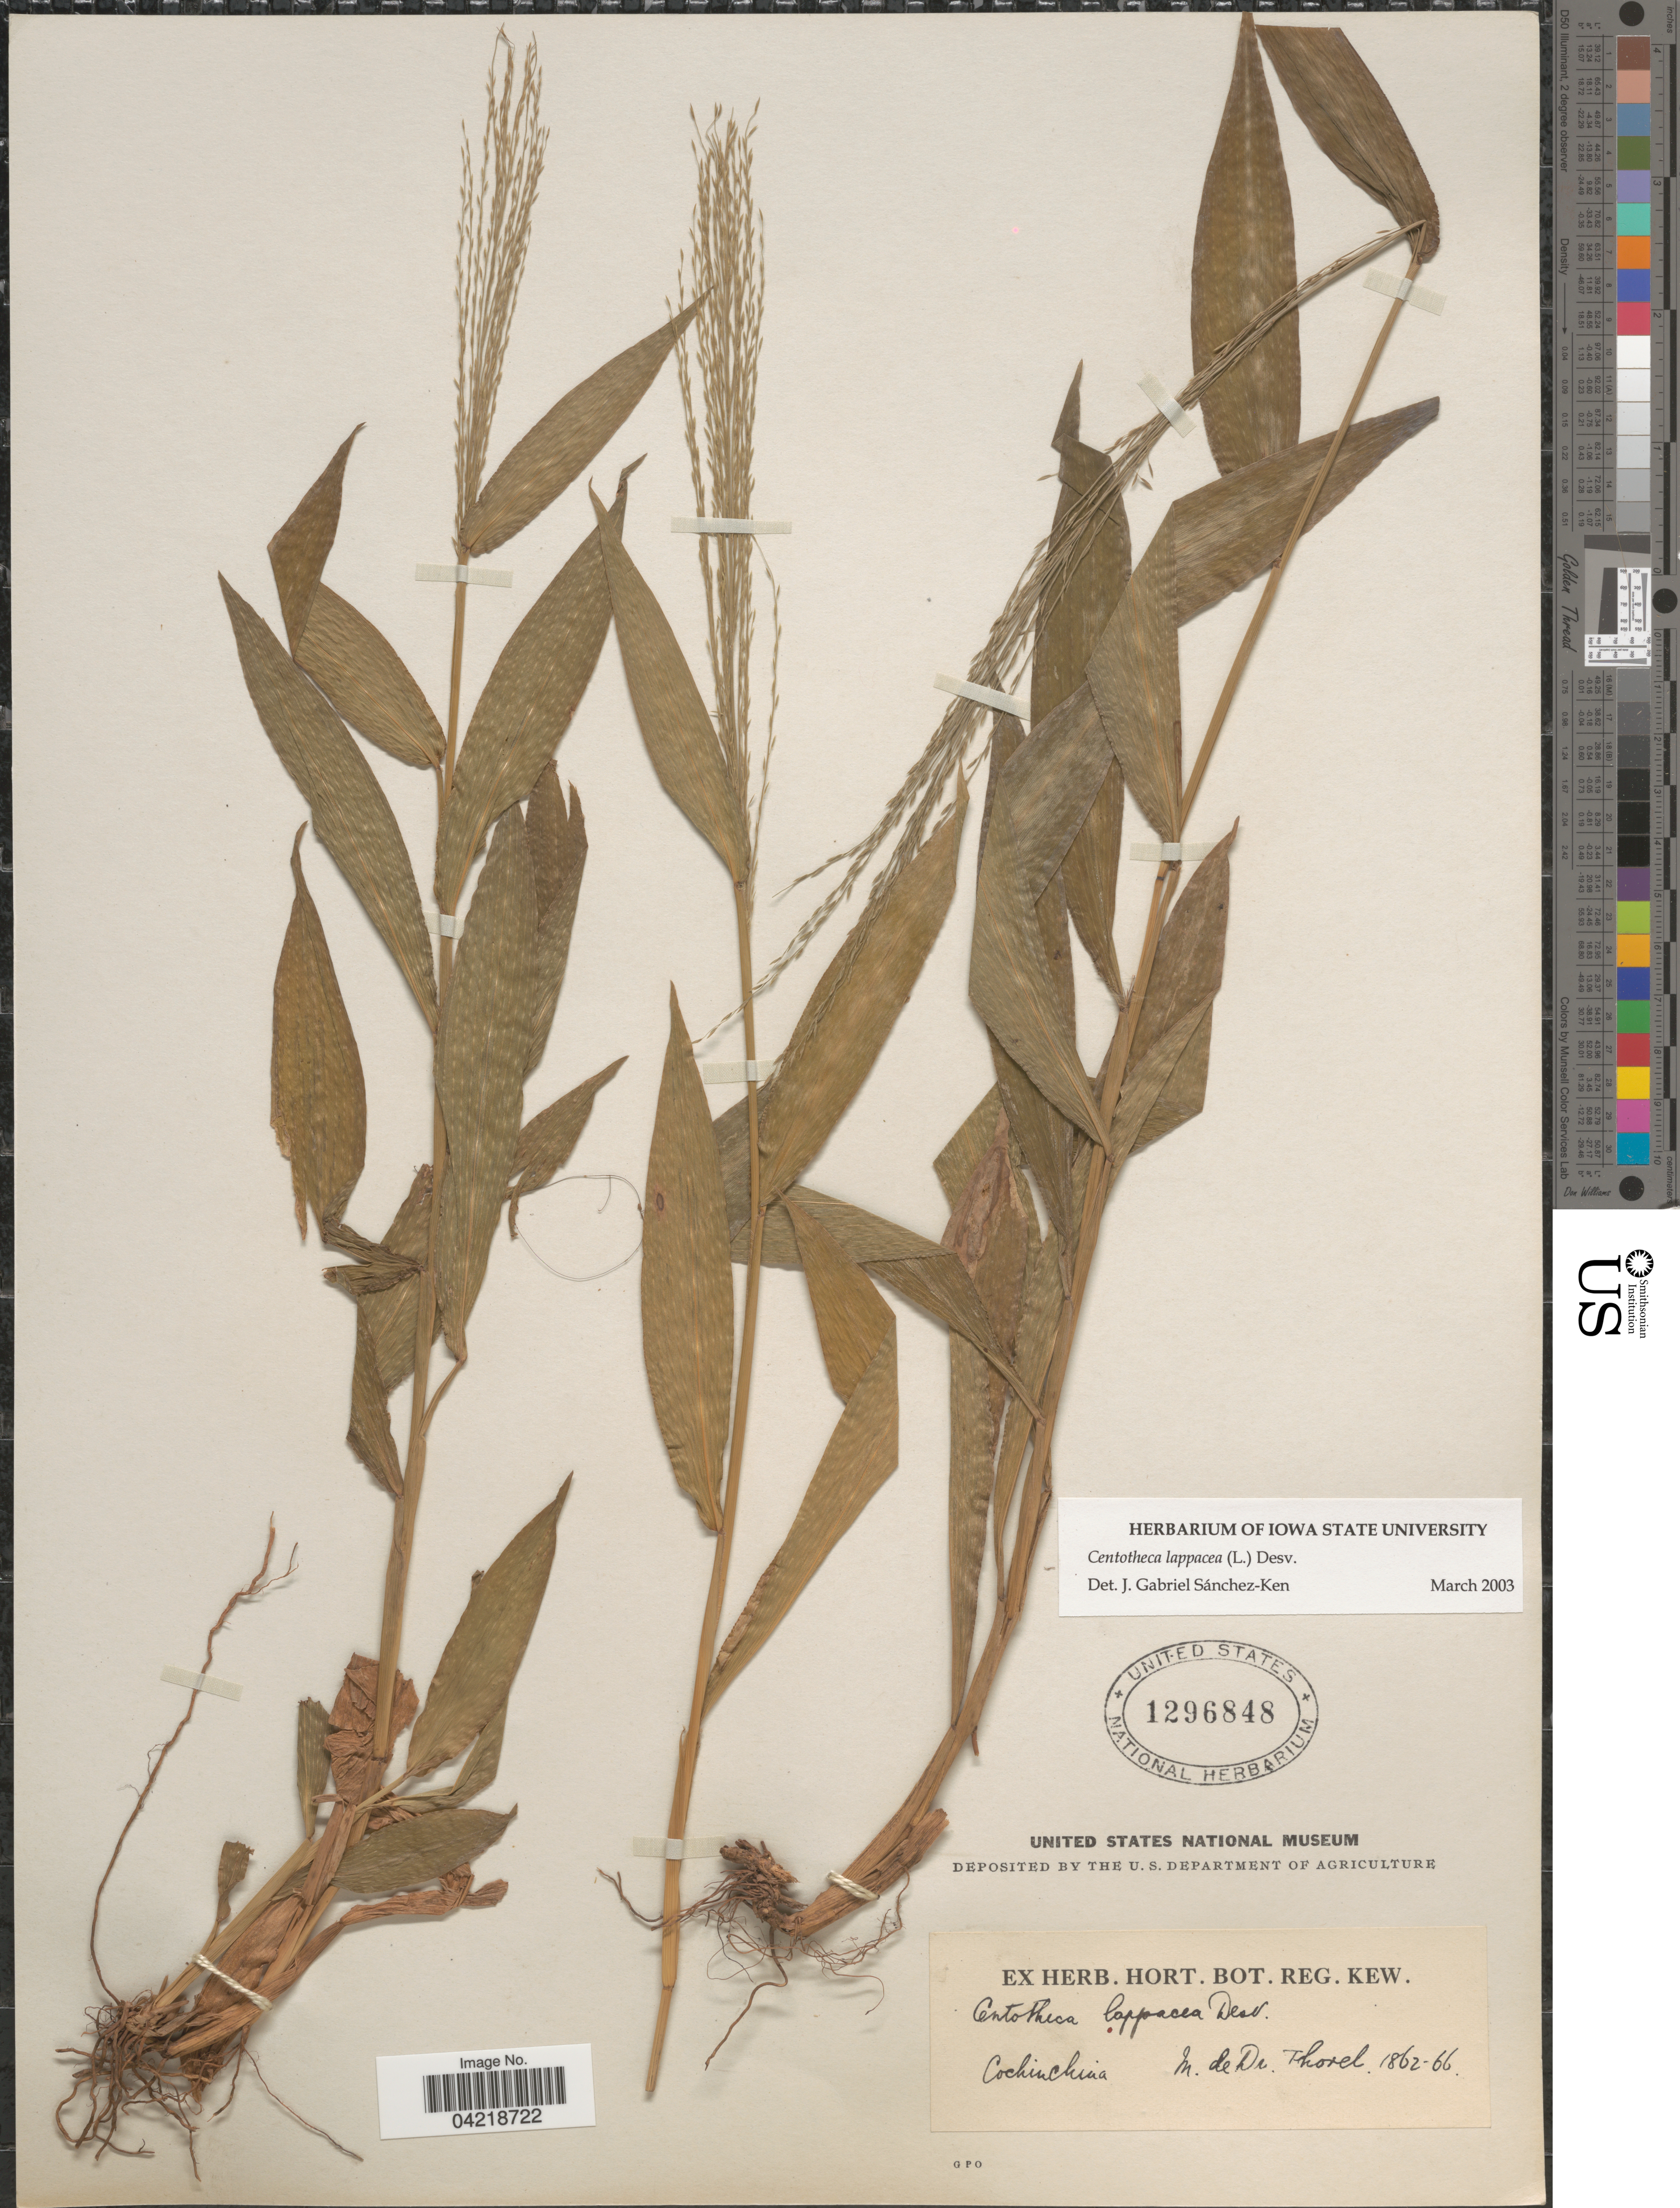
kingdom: Plantae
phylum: Tracheophyta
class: Liliopsida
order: Poales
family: Poaceae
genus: Centotheca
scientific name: Centotheca lappacea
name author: (L.) Desv.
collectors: M. de Thorel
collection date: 1862/1866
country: Vietnam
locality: Cochinchina.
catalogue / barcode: US 1296848